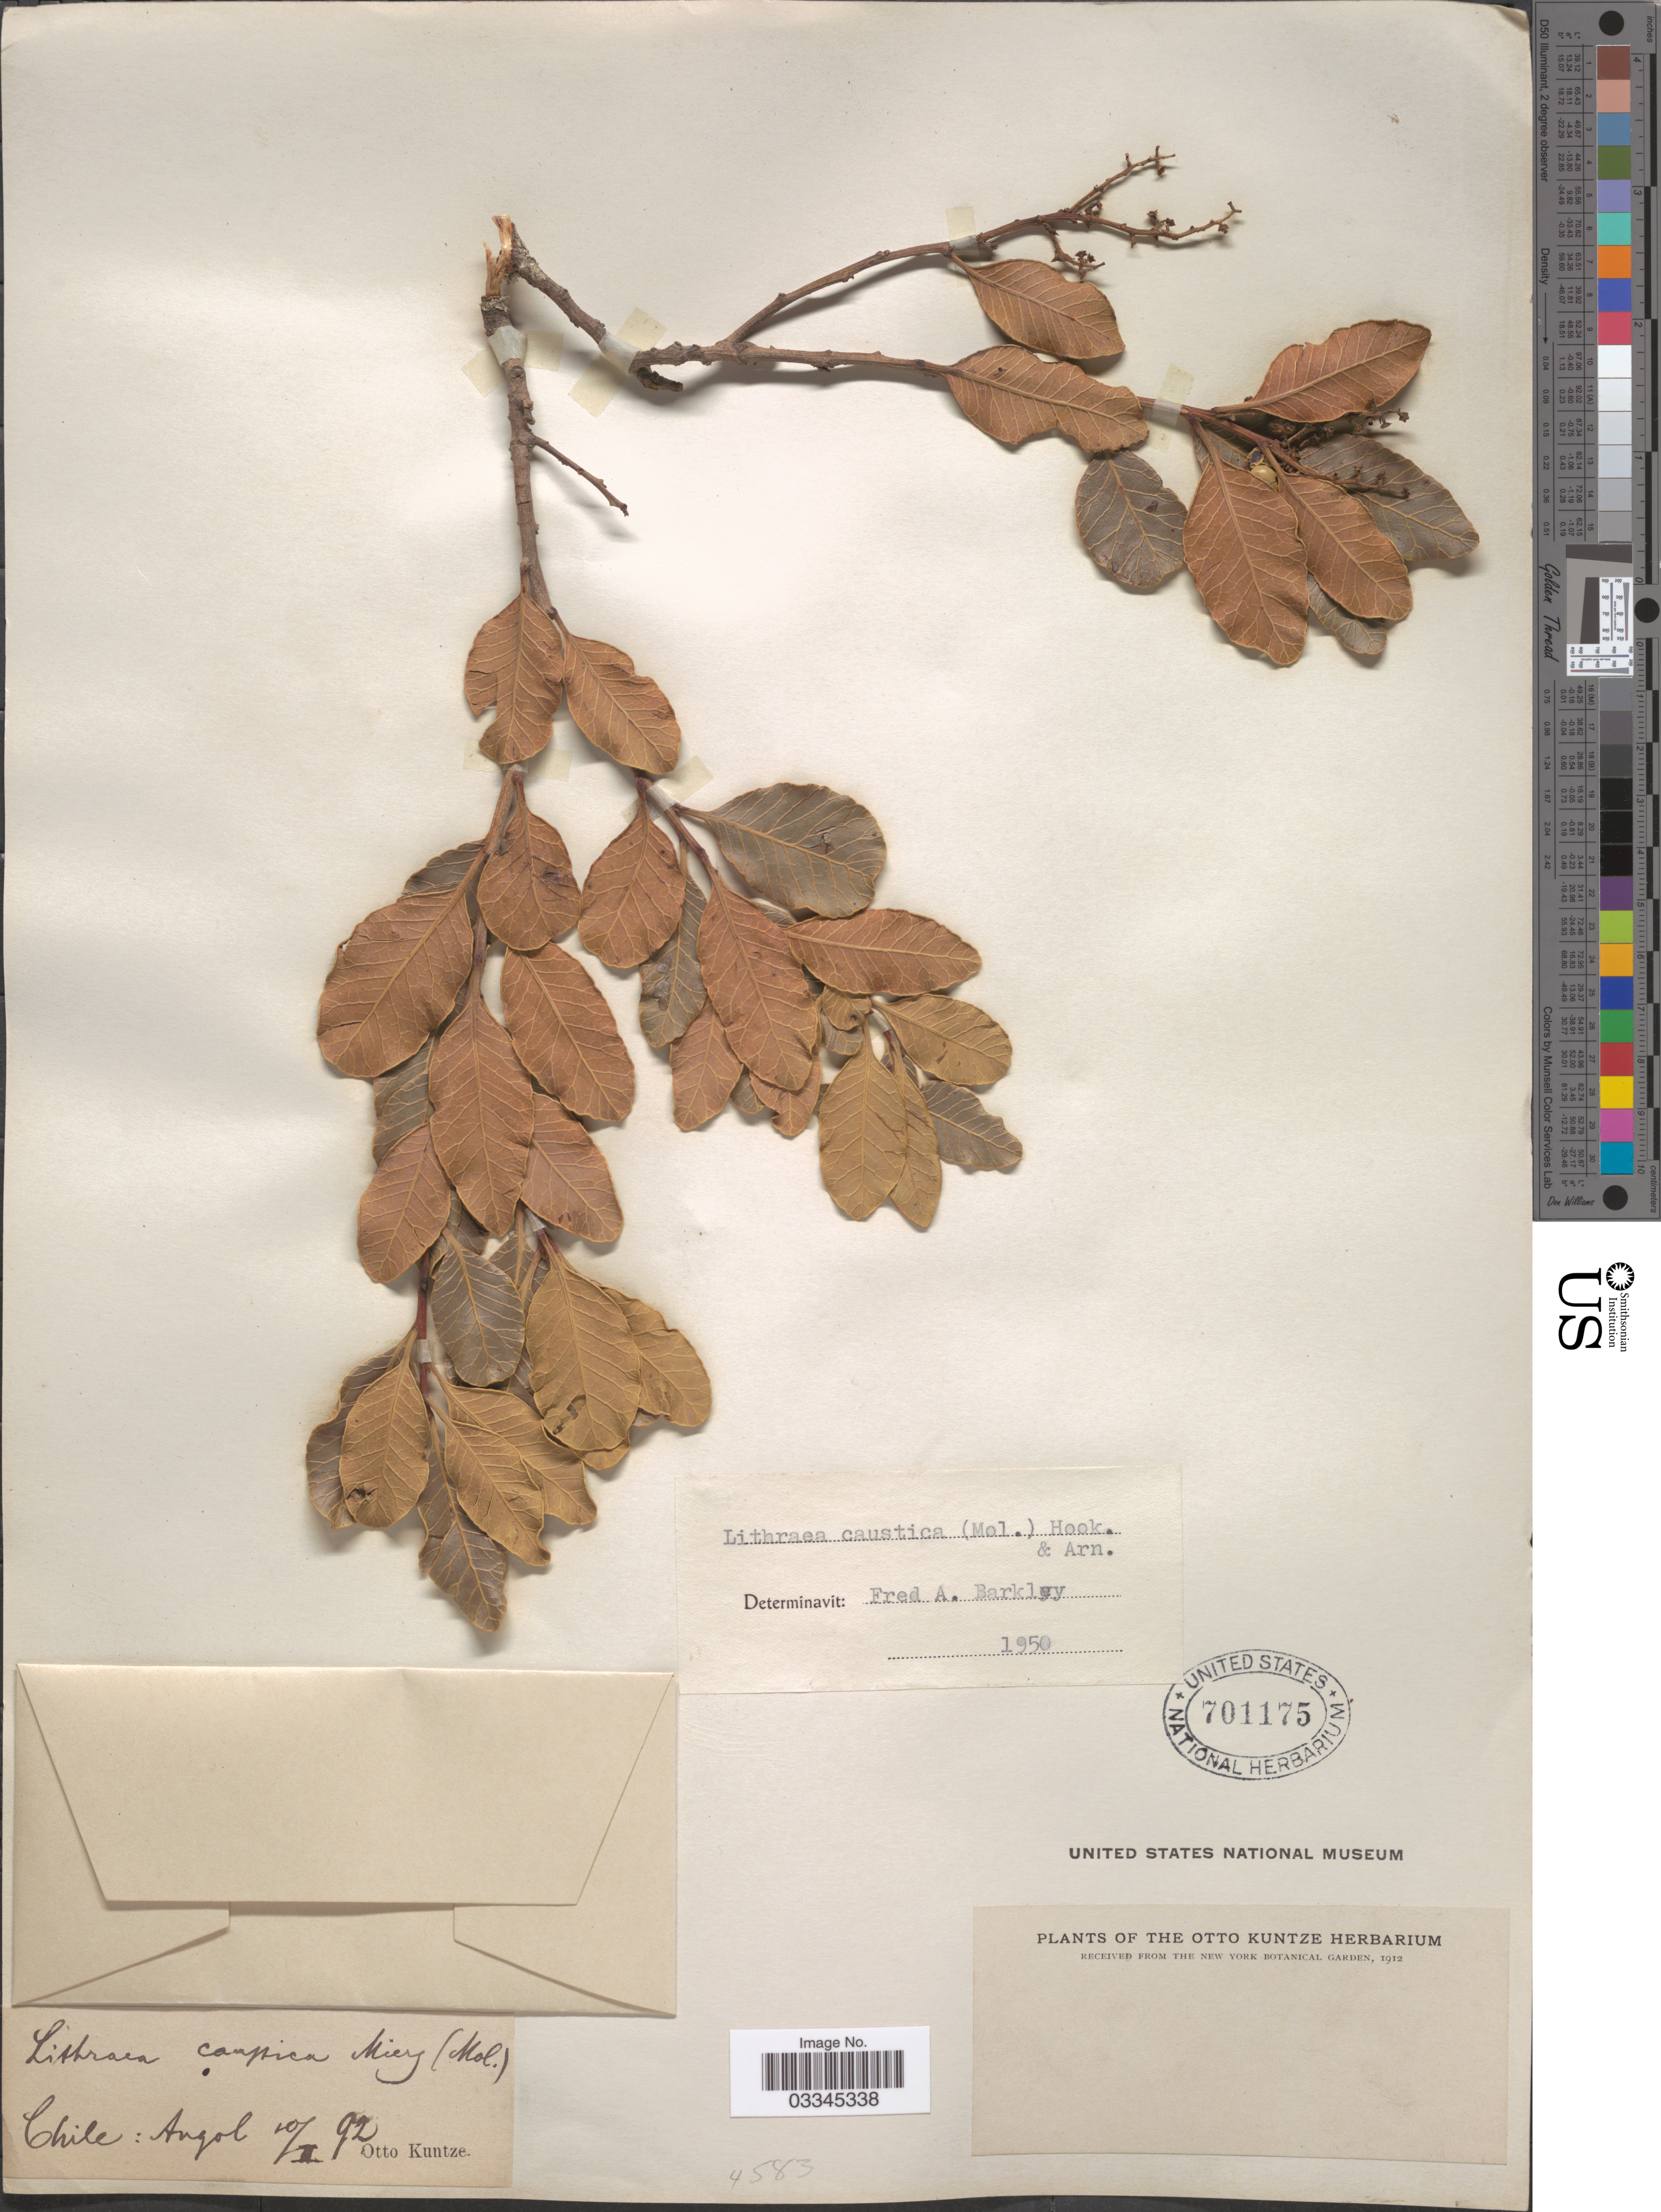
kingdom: Plantae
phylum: Tracheophyta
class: Magnoliopsida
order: Sapindales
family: Anacardiaceae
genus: Lithraea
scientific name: Lithraea caustica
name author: (Molina) Hook. & Arn.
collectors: C.E.O. Kuntze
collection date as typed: Transcribed d/m/y: 10/2/92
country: Chile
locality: Angol.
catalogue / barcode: US 701175